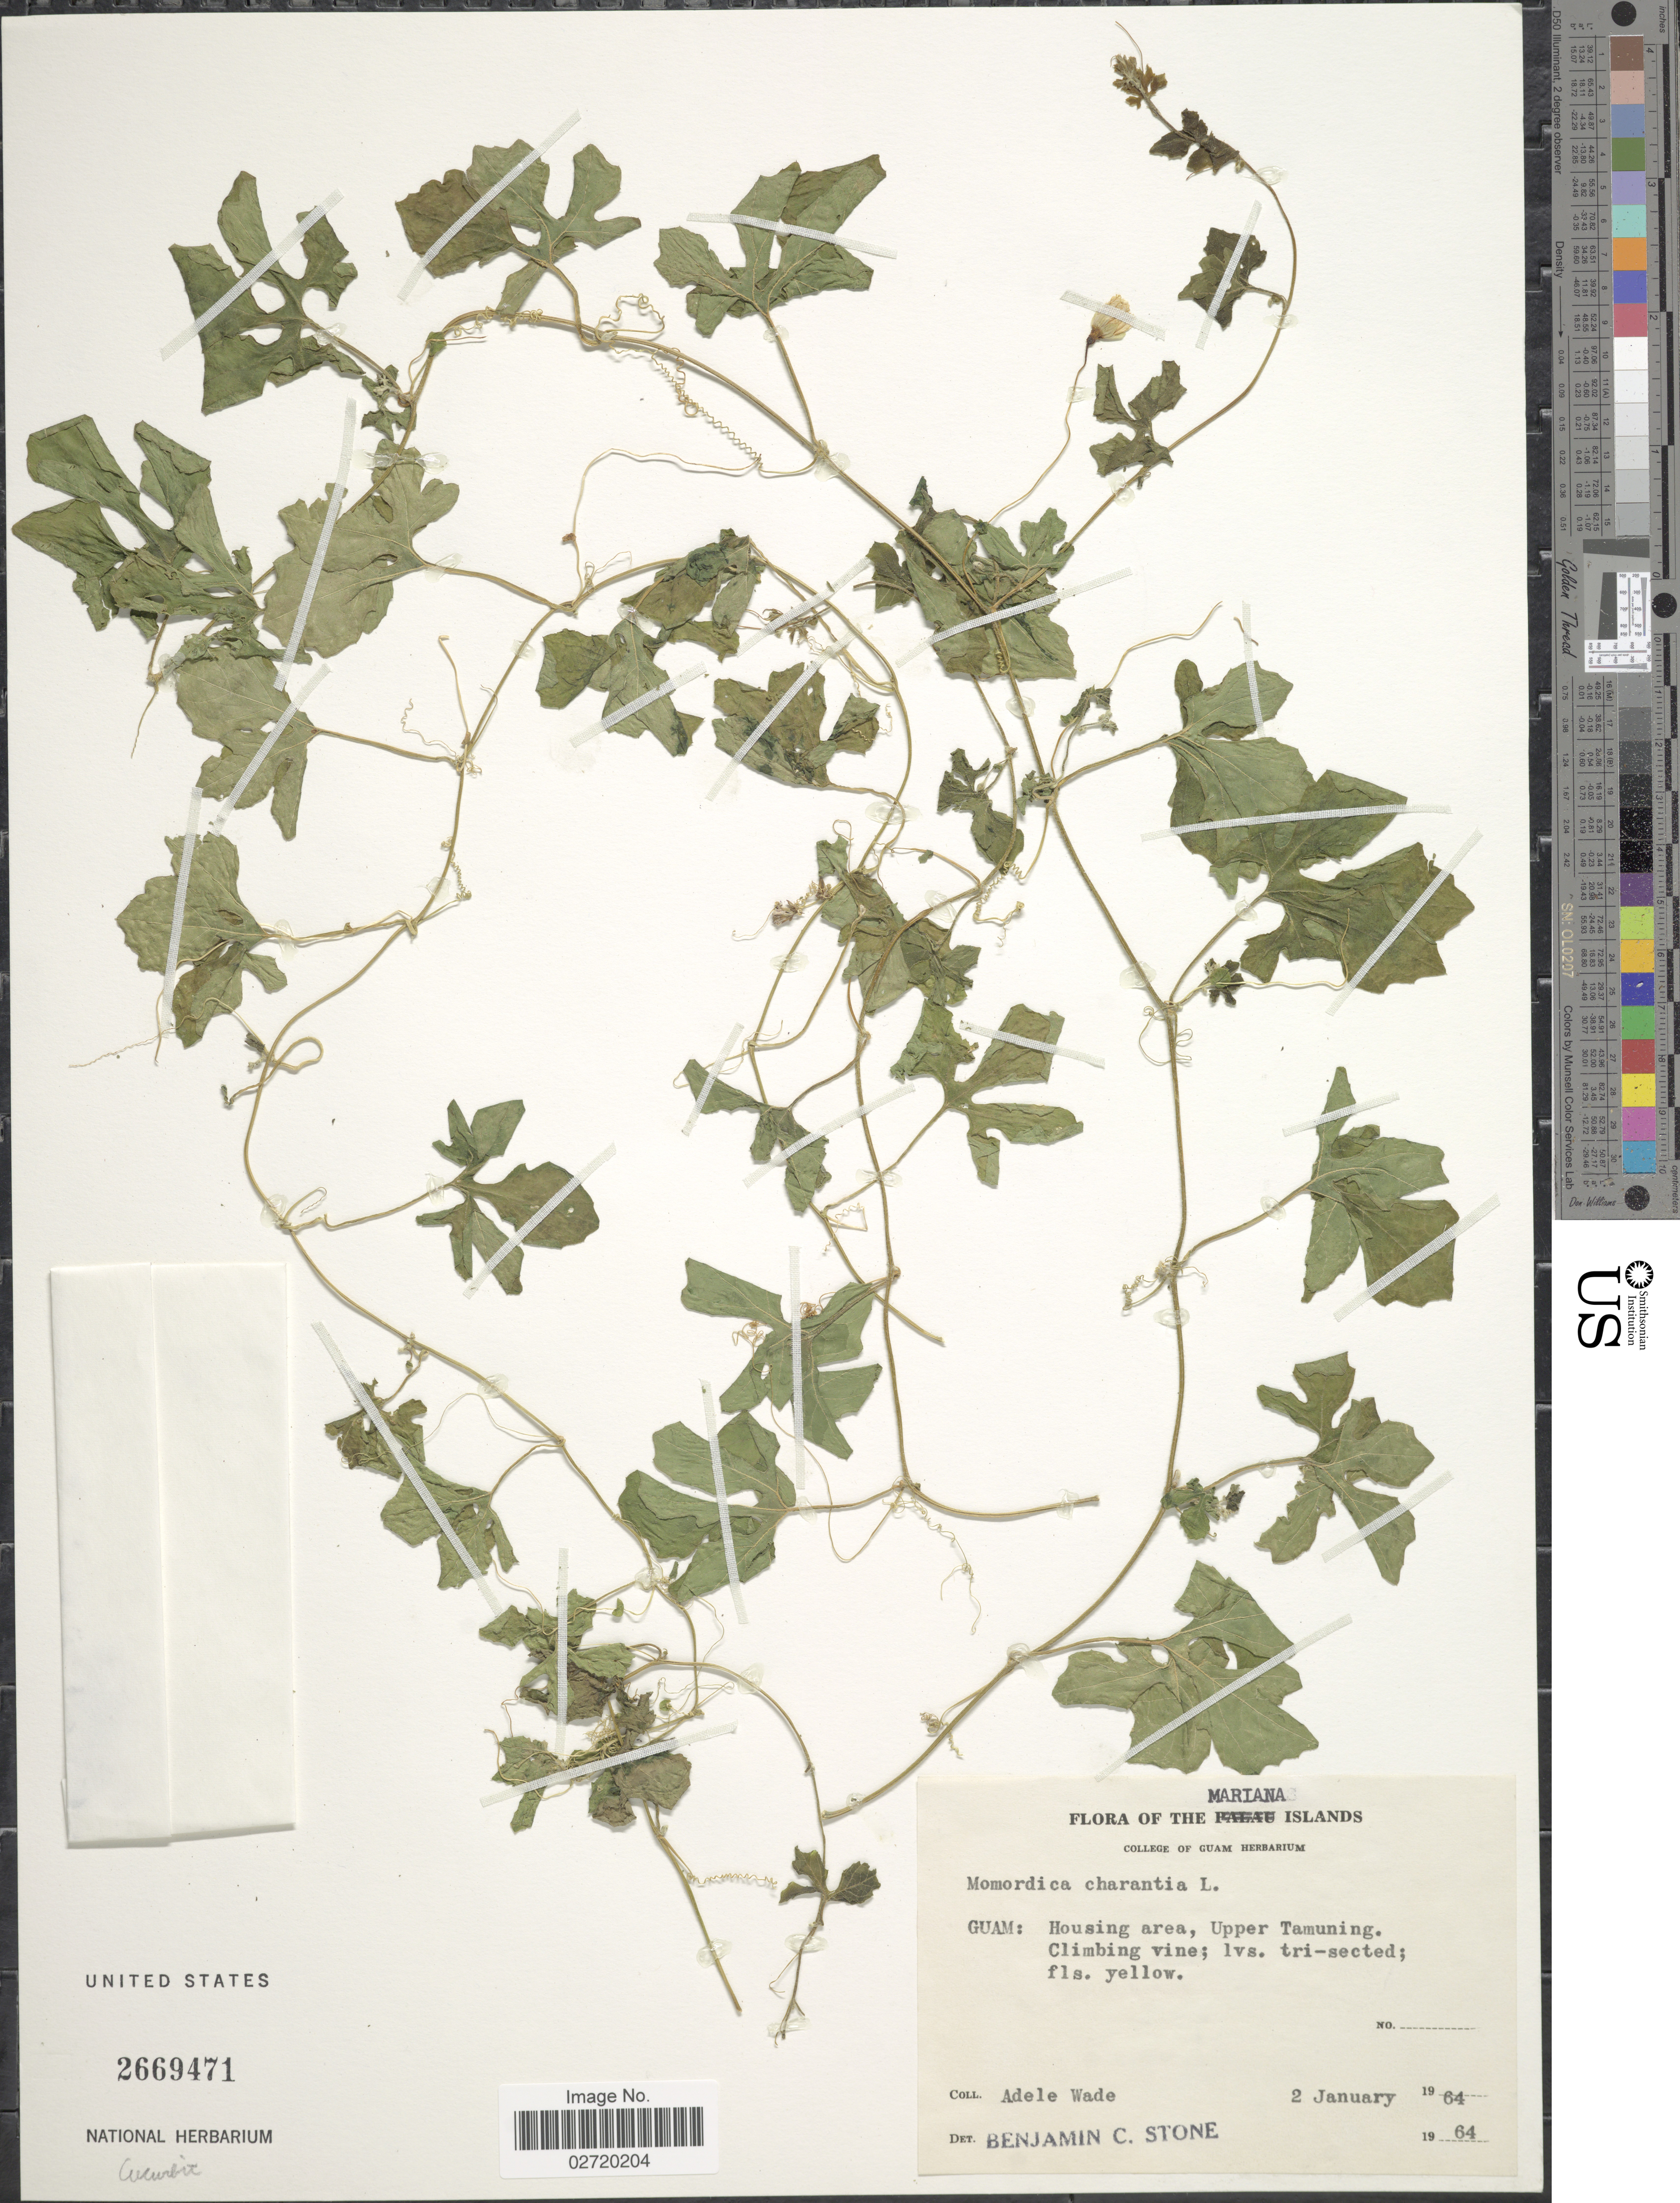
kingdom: Plantae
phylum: Tracheophyta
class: Magnoliopsida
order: Cucurbitales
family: Cucurbitaceae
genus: Momordica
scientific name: Momordica charantia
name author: L.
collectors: A. Wade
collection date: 1964-01-02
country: Guam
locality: Mariana Islands, Housing area, Upper Tamuning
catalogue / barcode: US 2669471